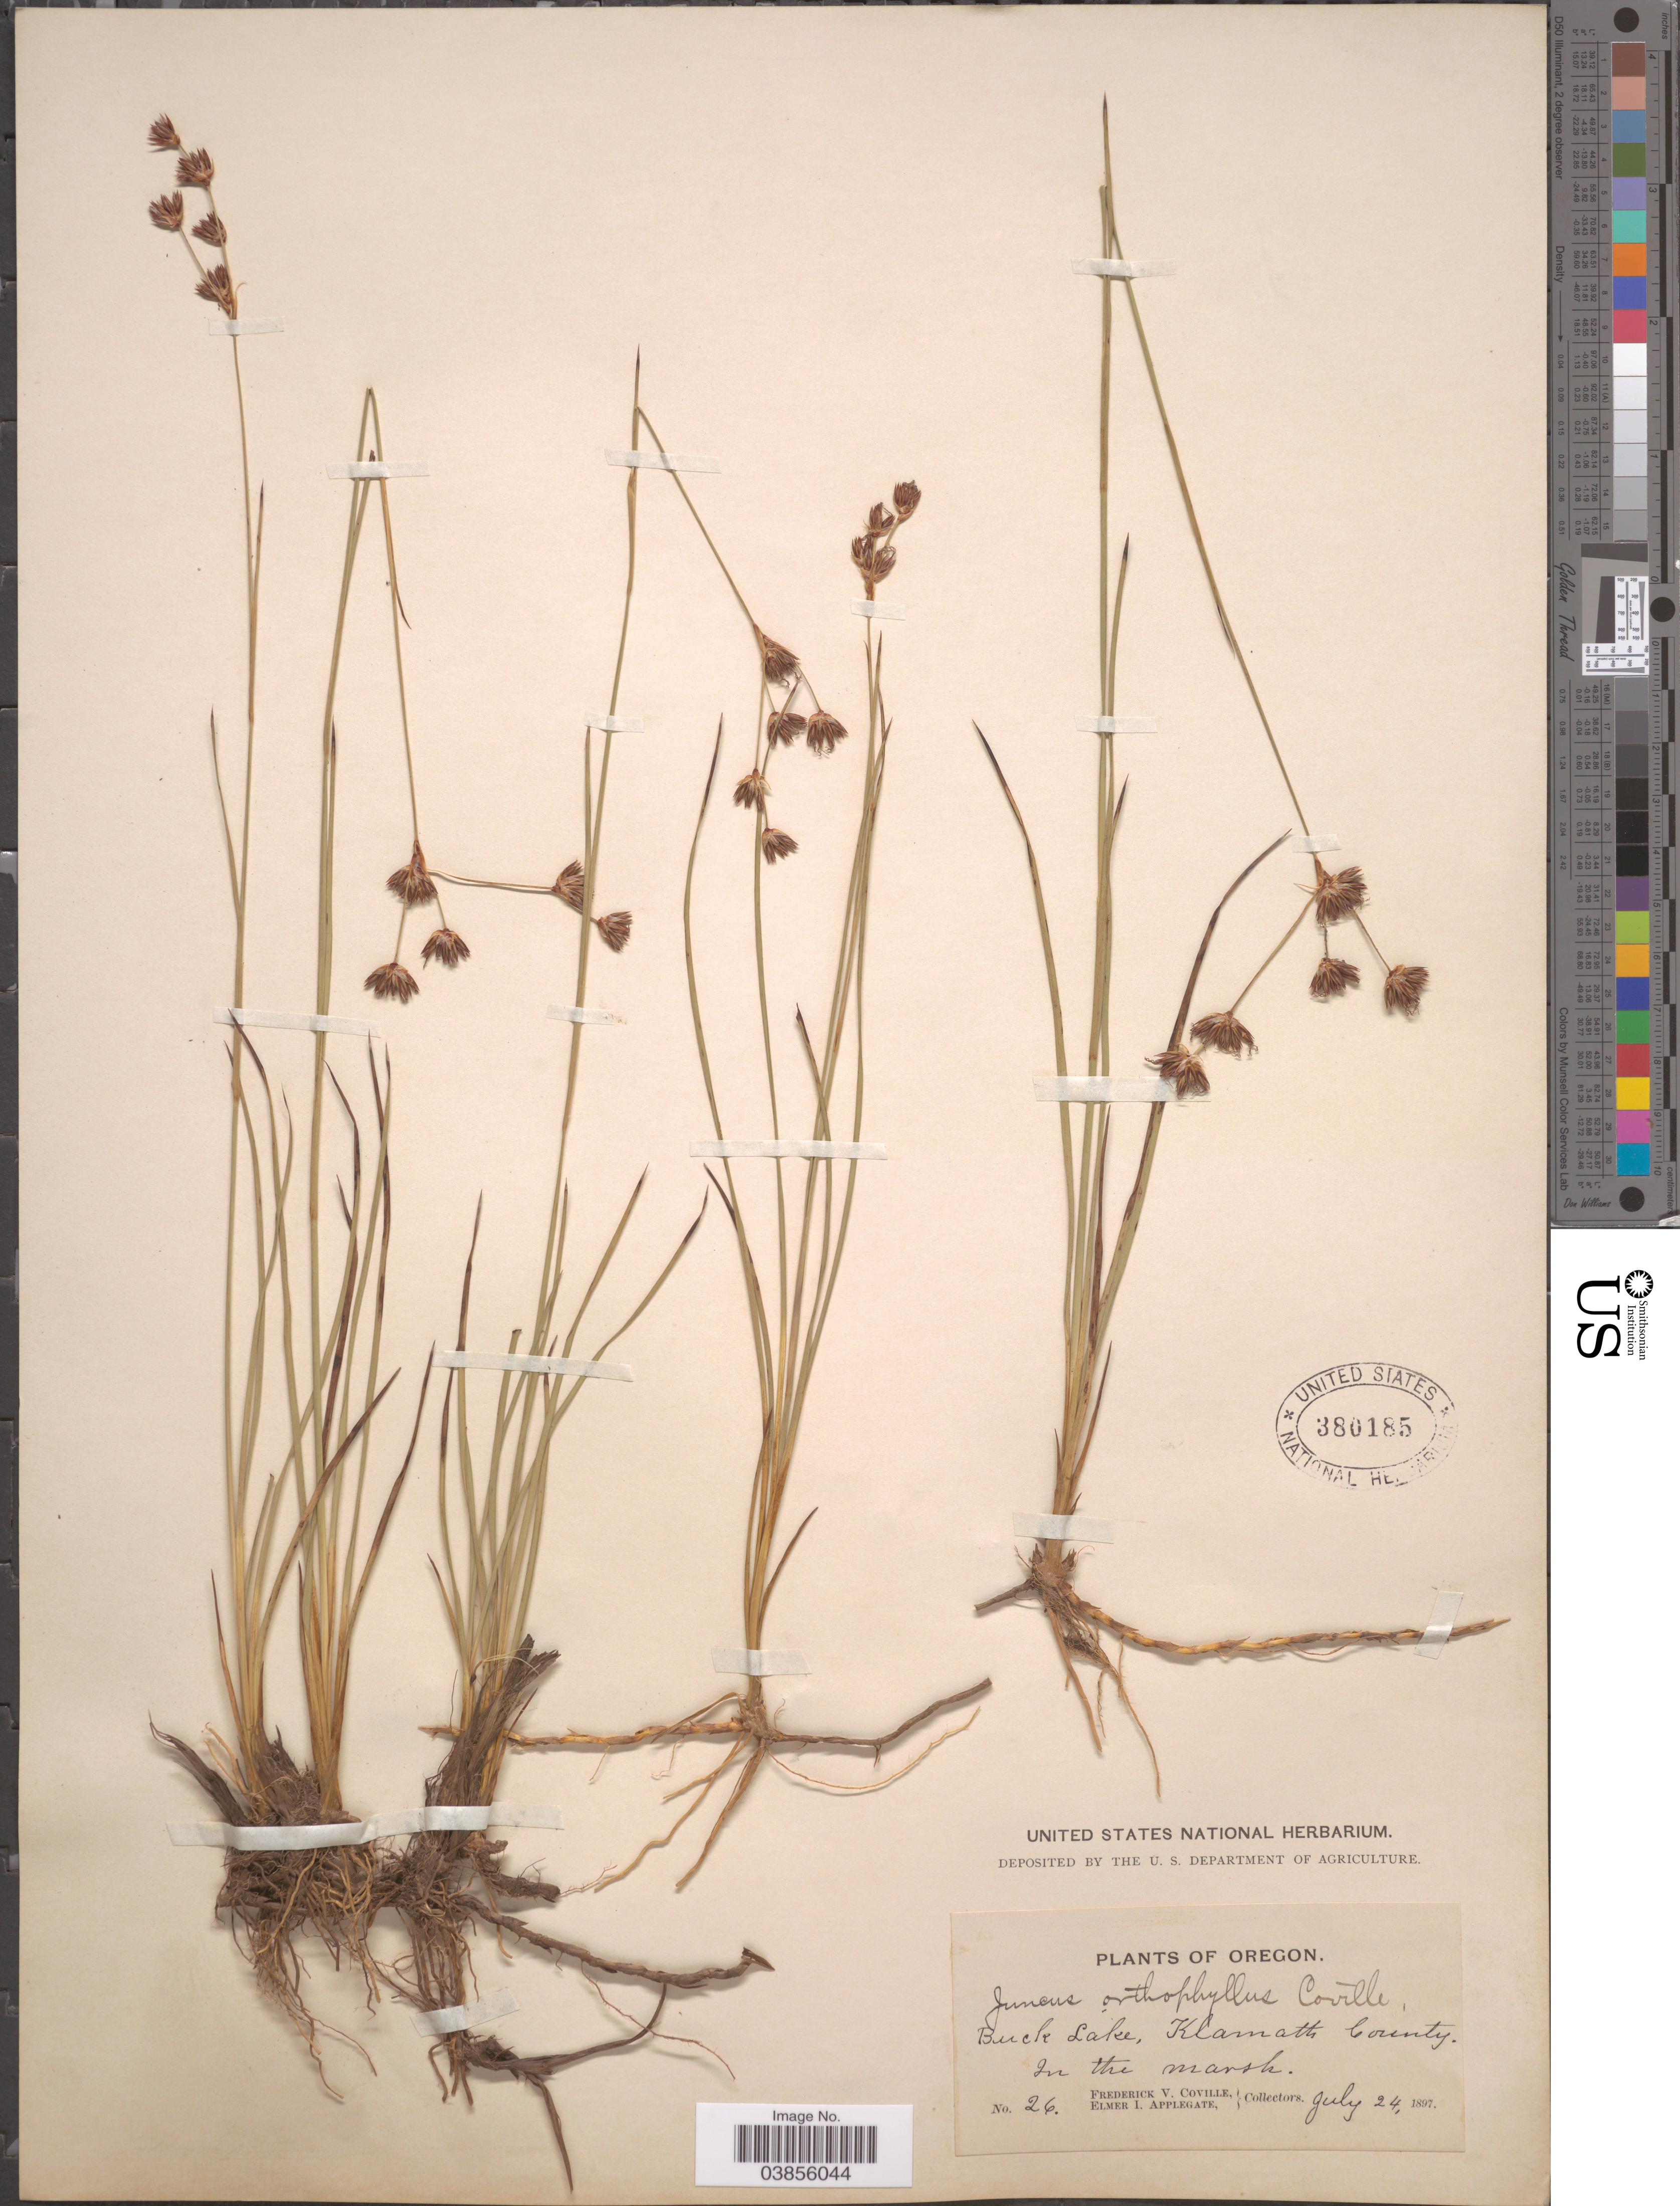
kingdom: Plantae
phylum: Tracheophyta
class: Liliopsida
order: Poales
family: Juncaceae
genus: Juncus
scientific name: Juncus orthophyllus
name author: Coville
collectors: F. V. Coville & E. I. Applegate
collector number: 26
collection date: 1897-07-24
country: United States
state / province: Oregon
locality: Buck Lake, Klamath County.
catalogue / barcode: US 380185